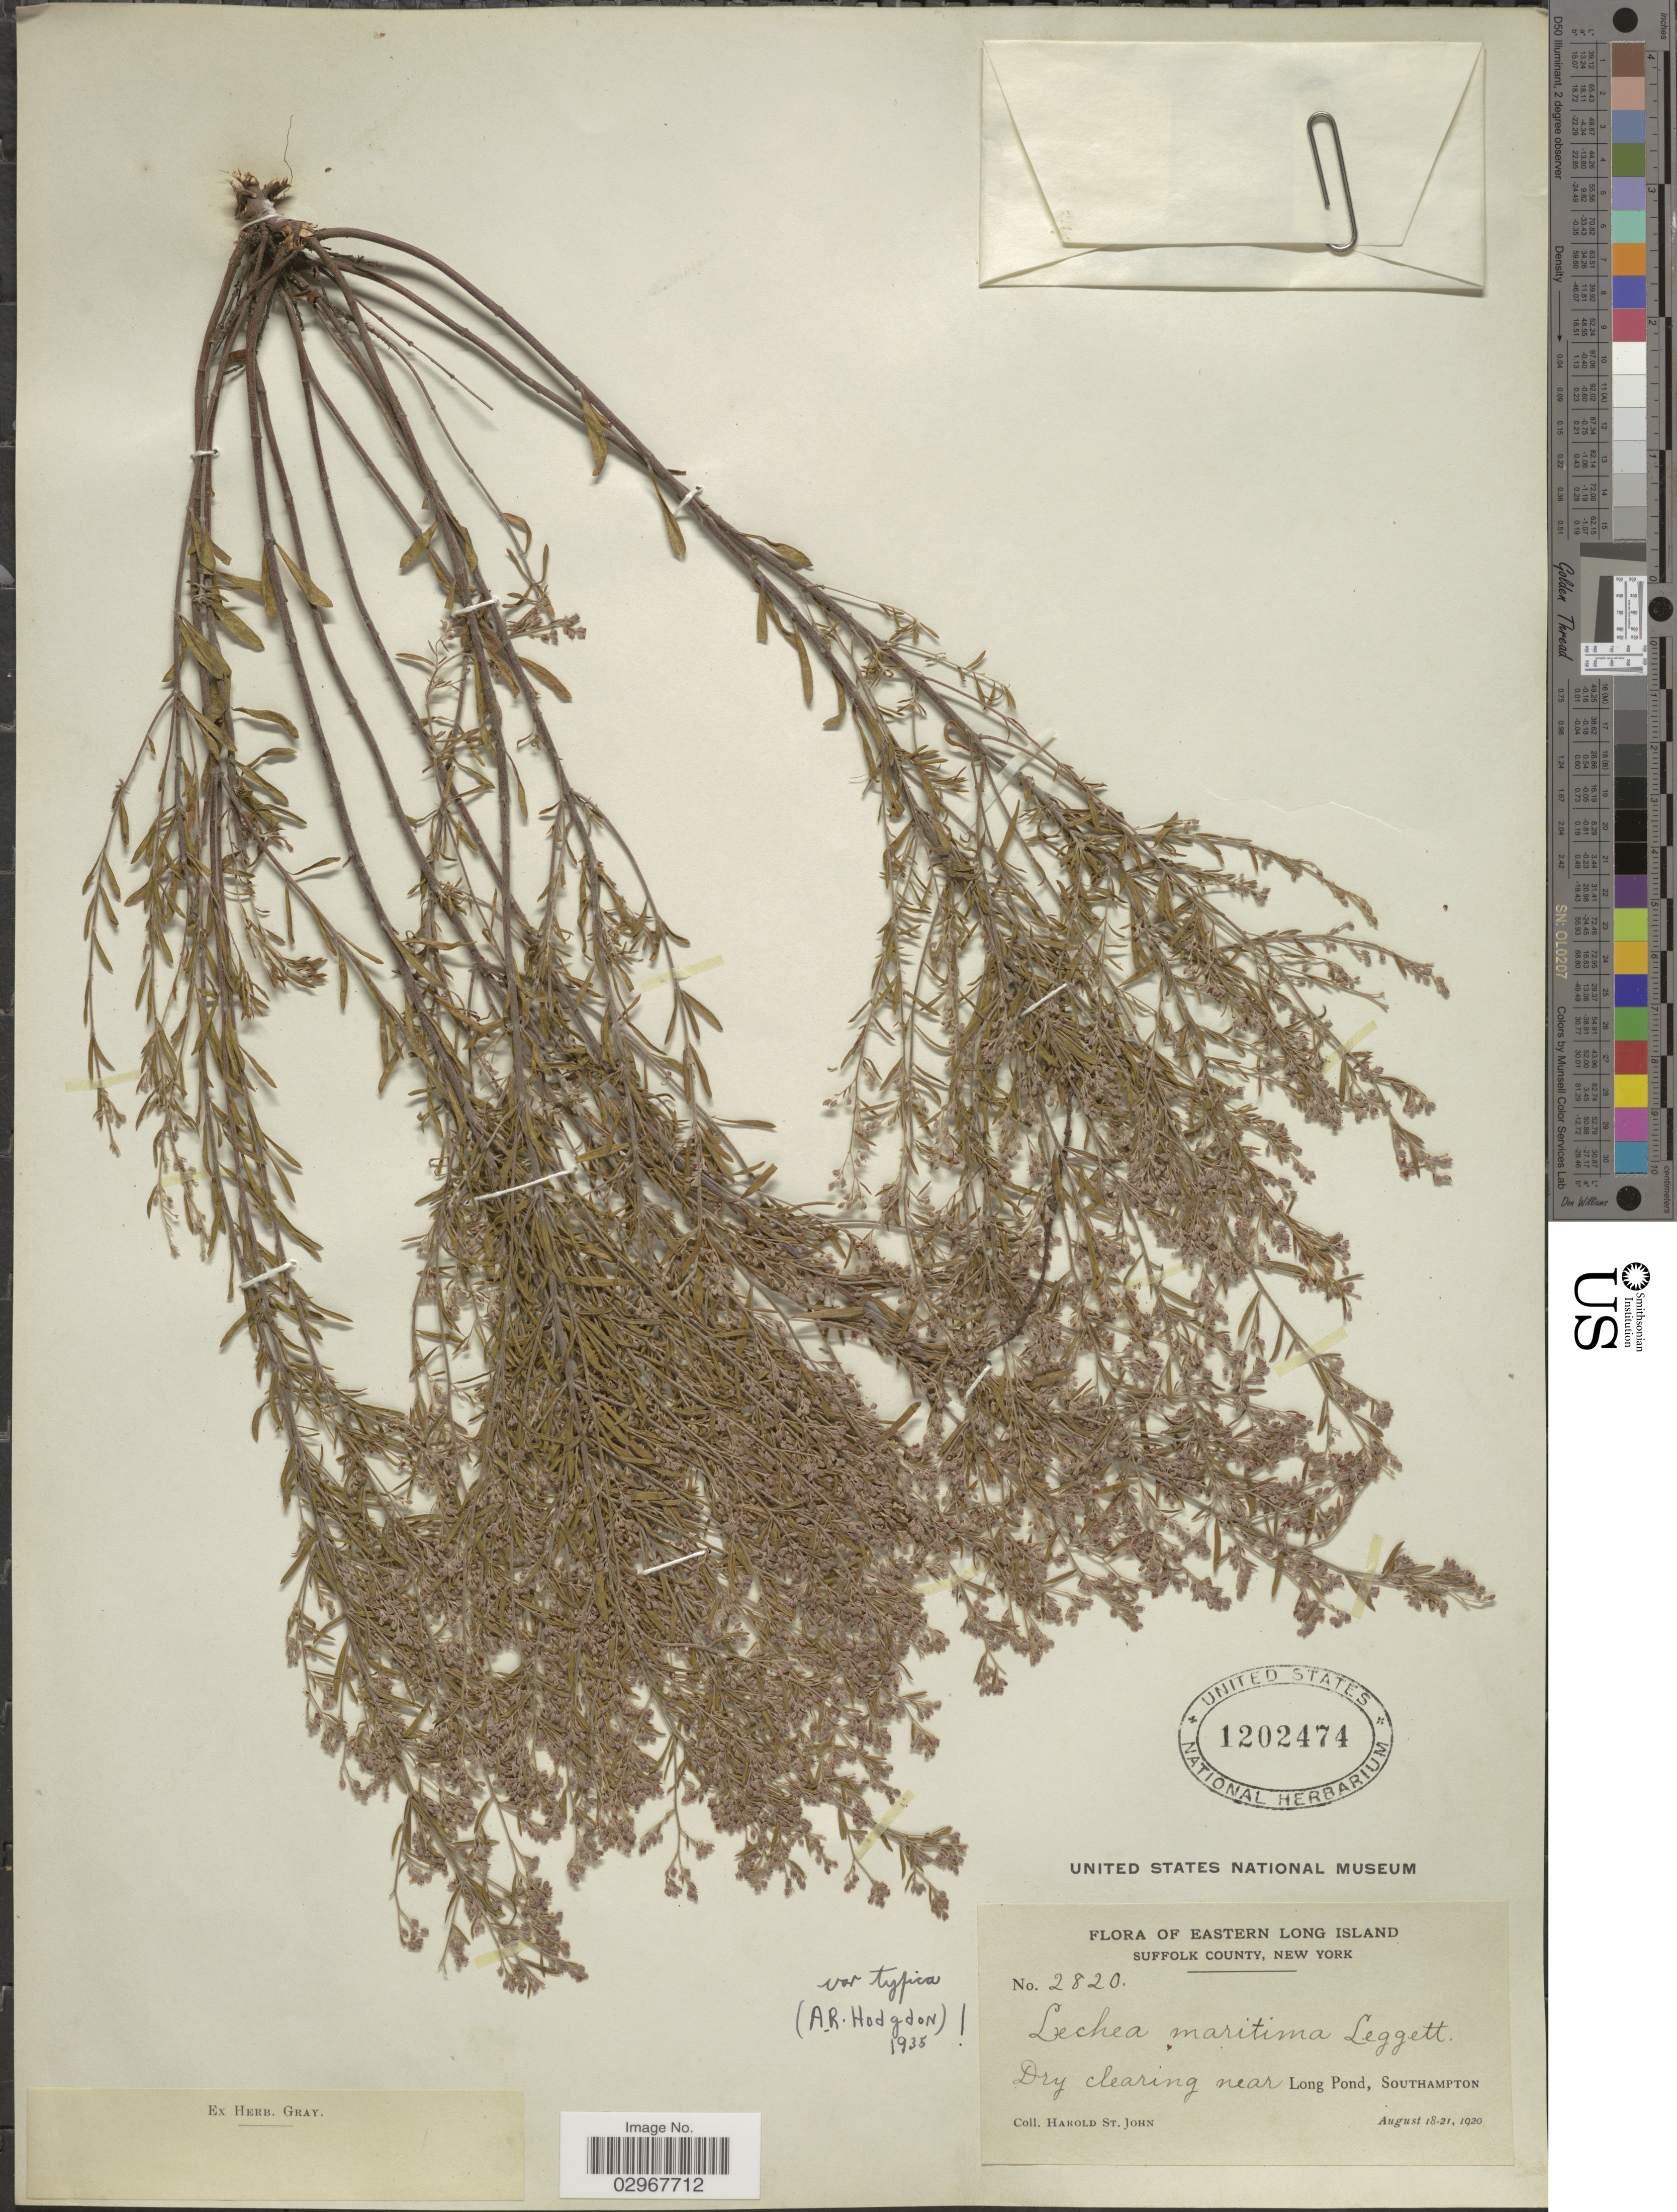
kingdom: Plantae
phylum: Tracheophyta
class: Magnoliopsida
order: Malvales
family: Cistaceae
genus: Lechea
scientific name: Lechea maritima var. typica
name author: Hodgdon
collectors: H. St. John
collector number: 2820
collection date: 1920-08-18/1920-08-21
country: United States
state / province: New York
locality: Eastern Long Island. Suffolk County. Near Long Pond, Southampton.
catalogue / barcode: US 1202474